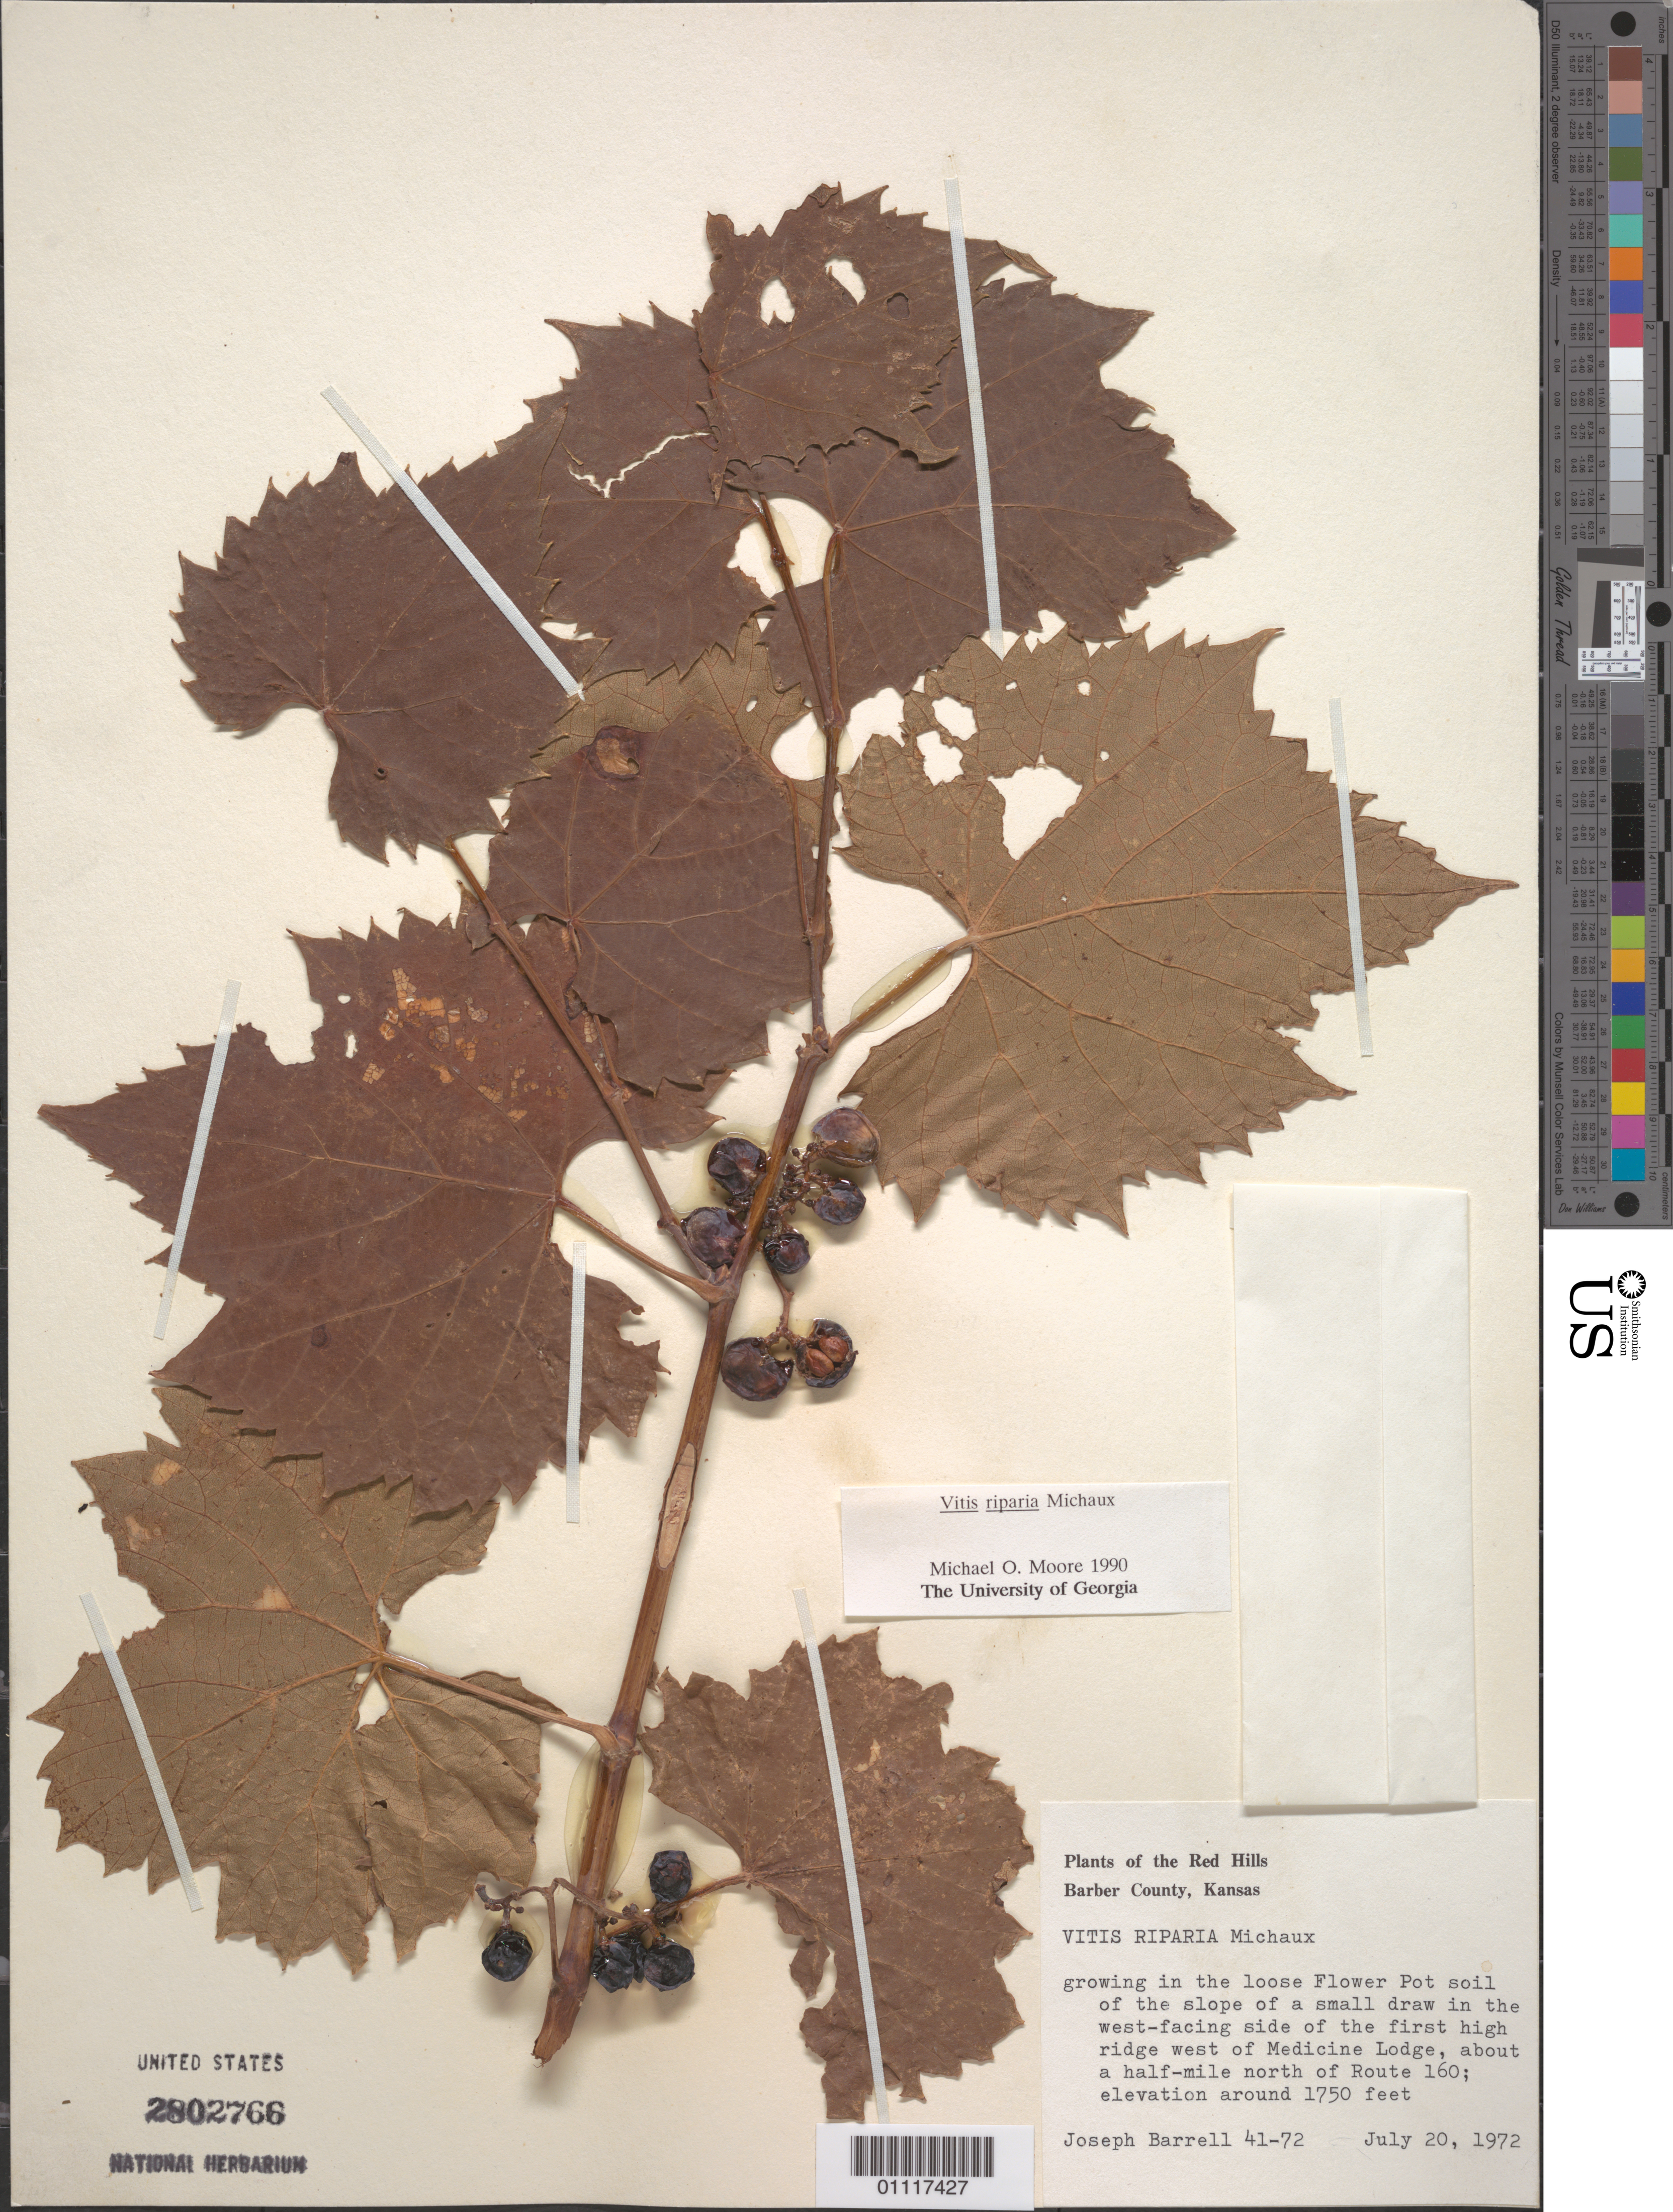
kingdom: Plantae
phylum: Tracheophyta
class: Magnoliopsida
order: Vitales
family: Vitaceae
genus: Vitis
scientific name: Vitis riparia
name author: Michx.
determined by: Moore, M. O.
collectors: J. Barrell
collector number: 41-72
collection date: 1972-07-20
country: United States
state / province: Kansas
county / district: Barber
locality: in a west-facing side of the first high ridge west of Medicine Lodge, about a half-mile north of Route 160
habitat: in the loose Flower Pot soil of the slope of a small draw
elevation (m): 533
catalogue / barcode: US 2802766